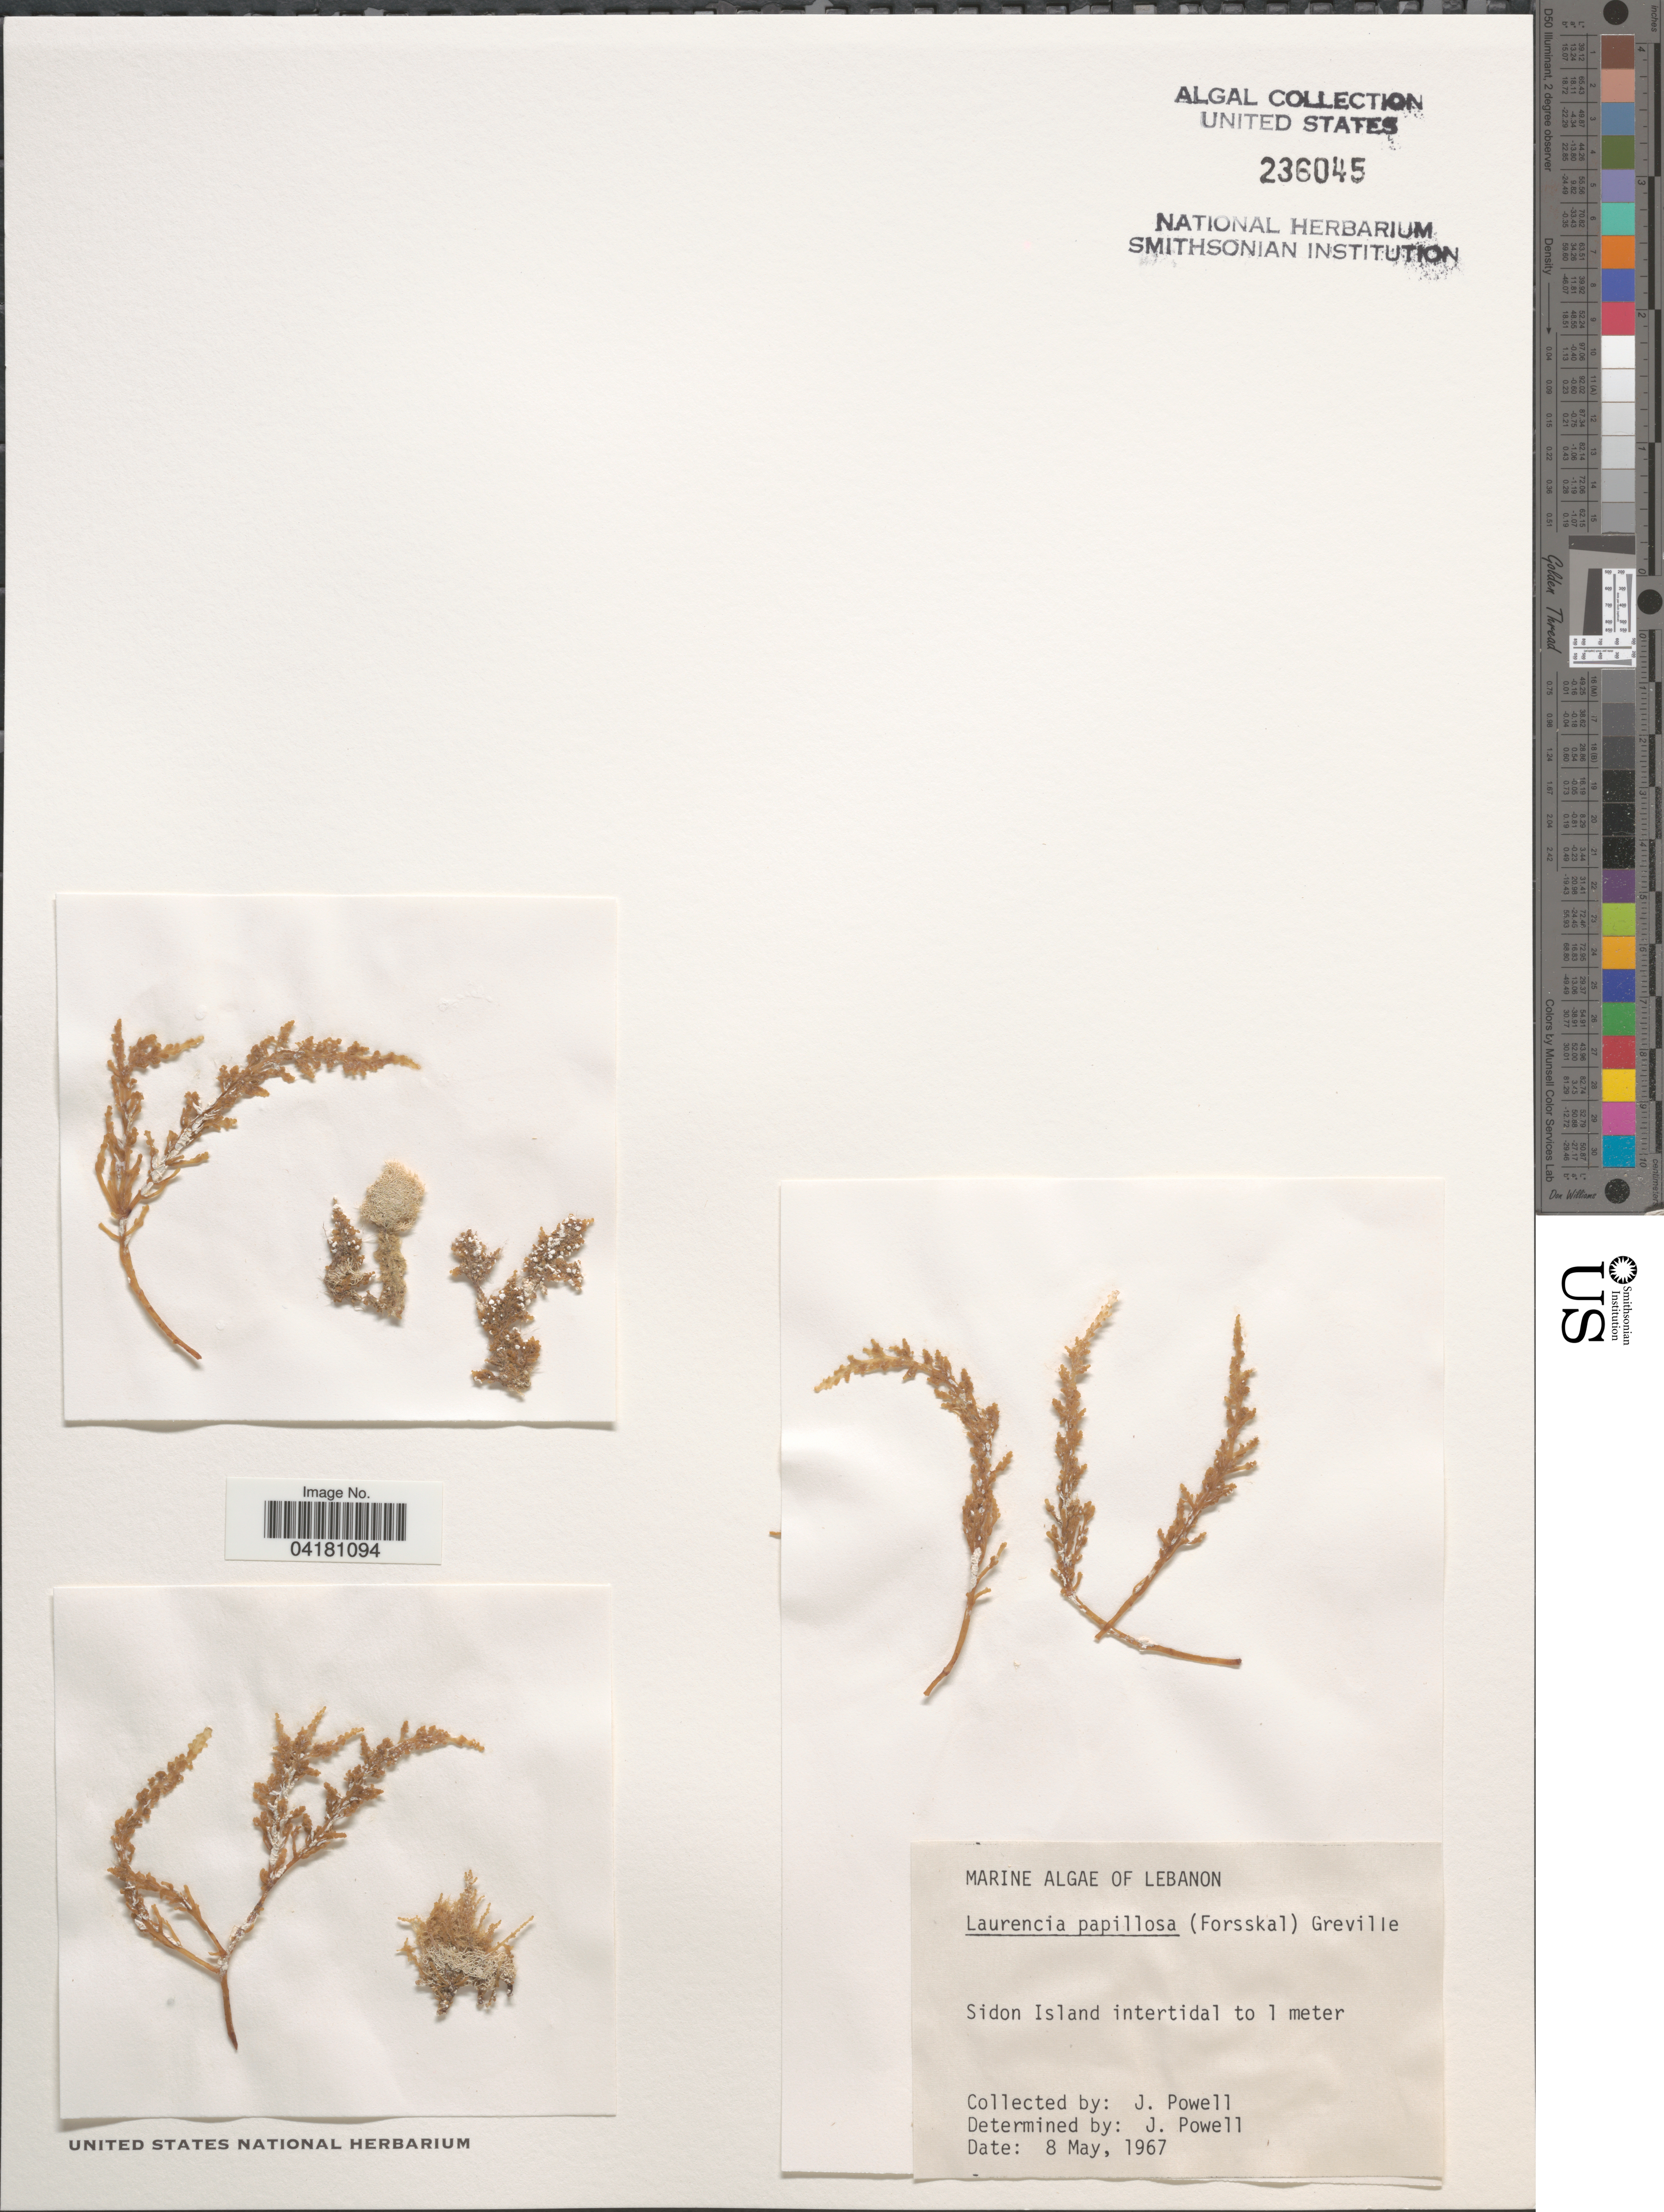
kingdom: Plantae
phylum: Rhodophyta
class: Florideophyceae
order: Ceramiales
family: Rhodomelaceae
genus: Palisada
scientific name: Palisada perforata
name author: (Bory) K.W. Nam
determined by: Algae name updating Project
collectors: J. Powell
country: Lebanon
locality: Sidon Island intertidal to 1 meter.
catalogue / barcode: US 236045